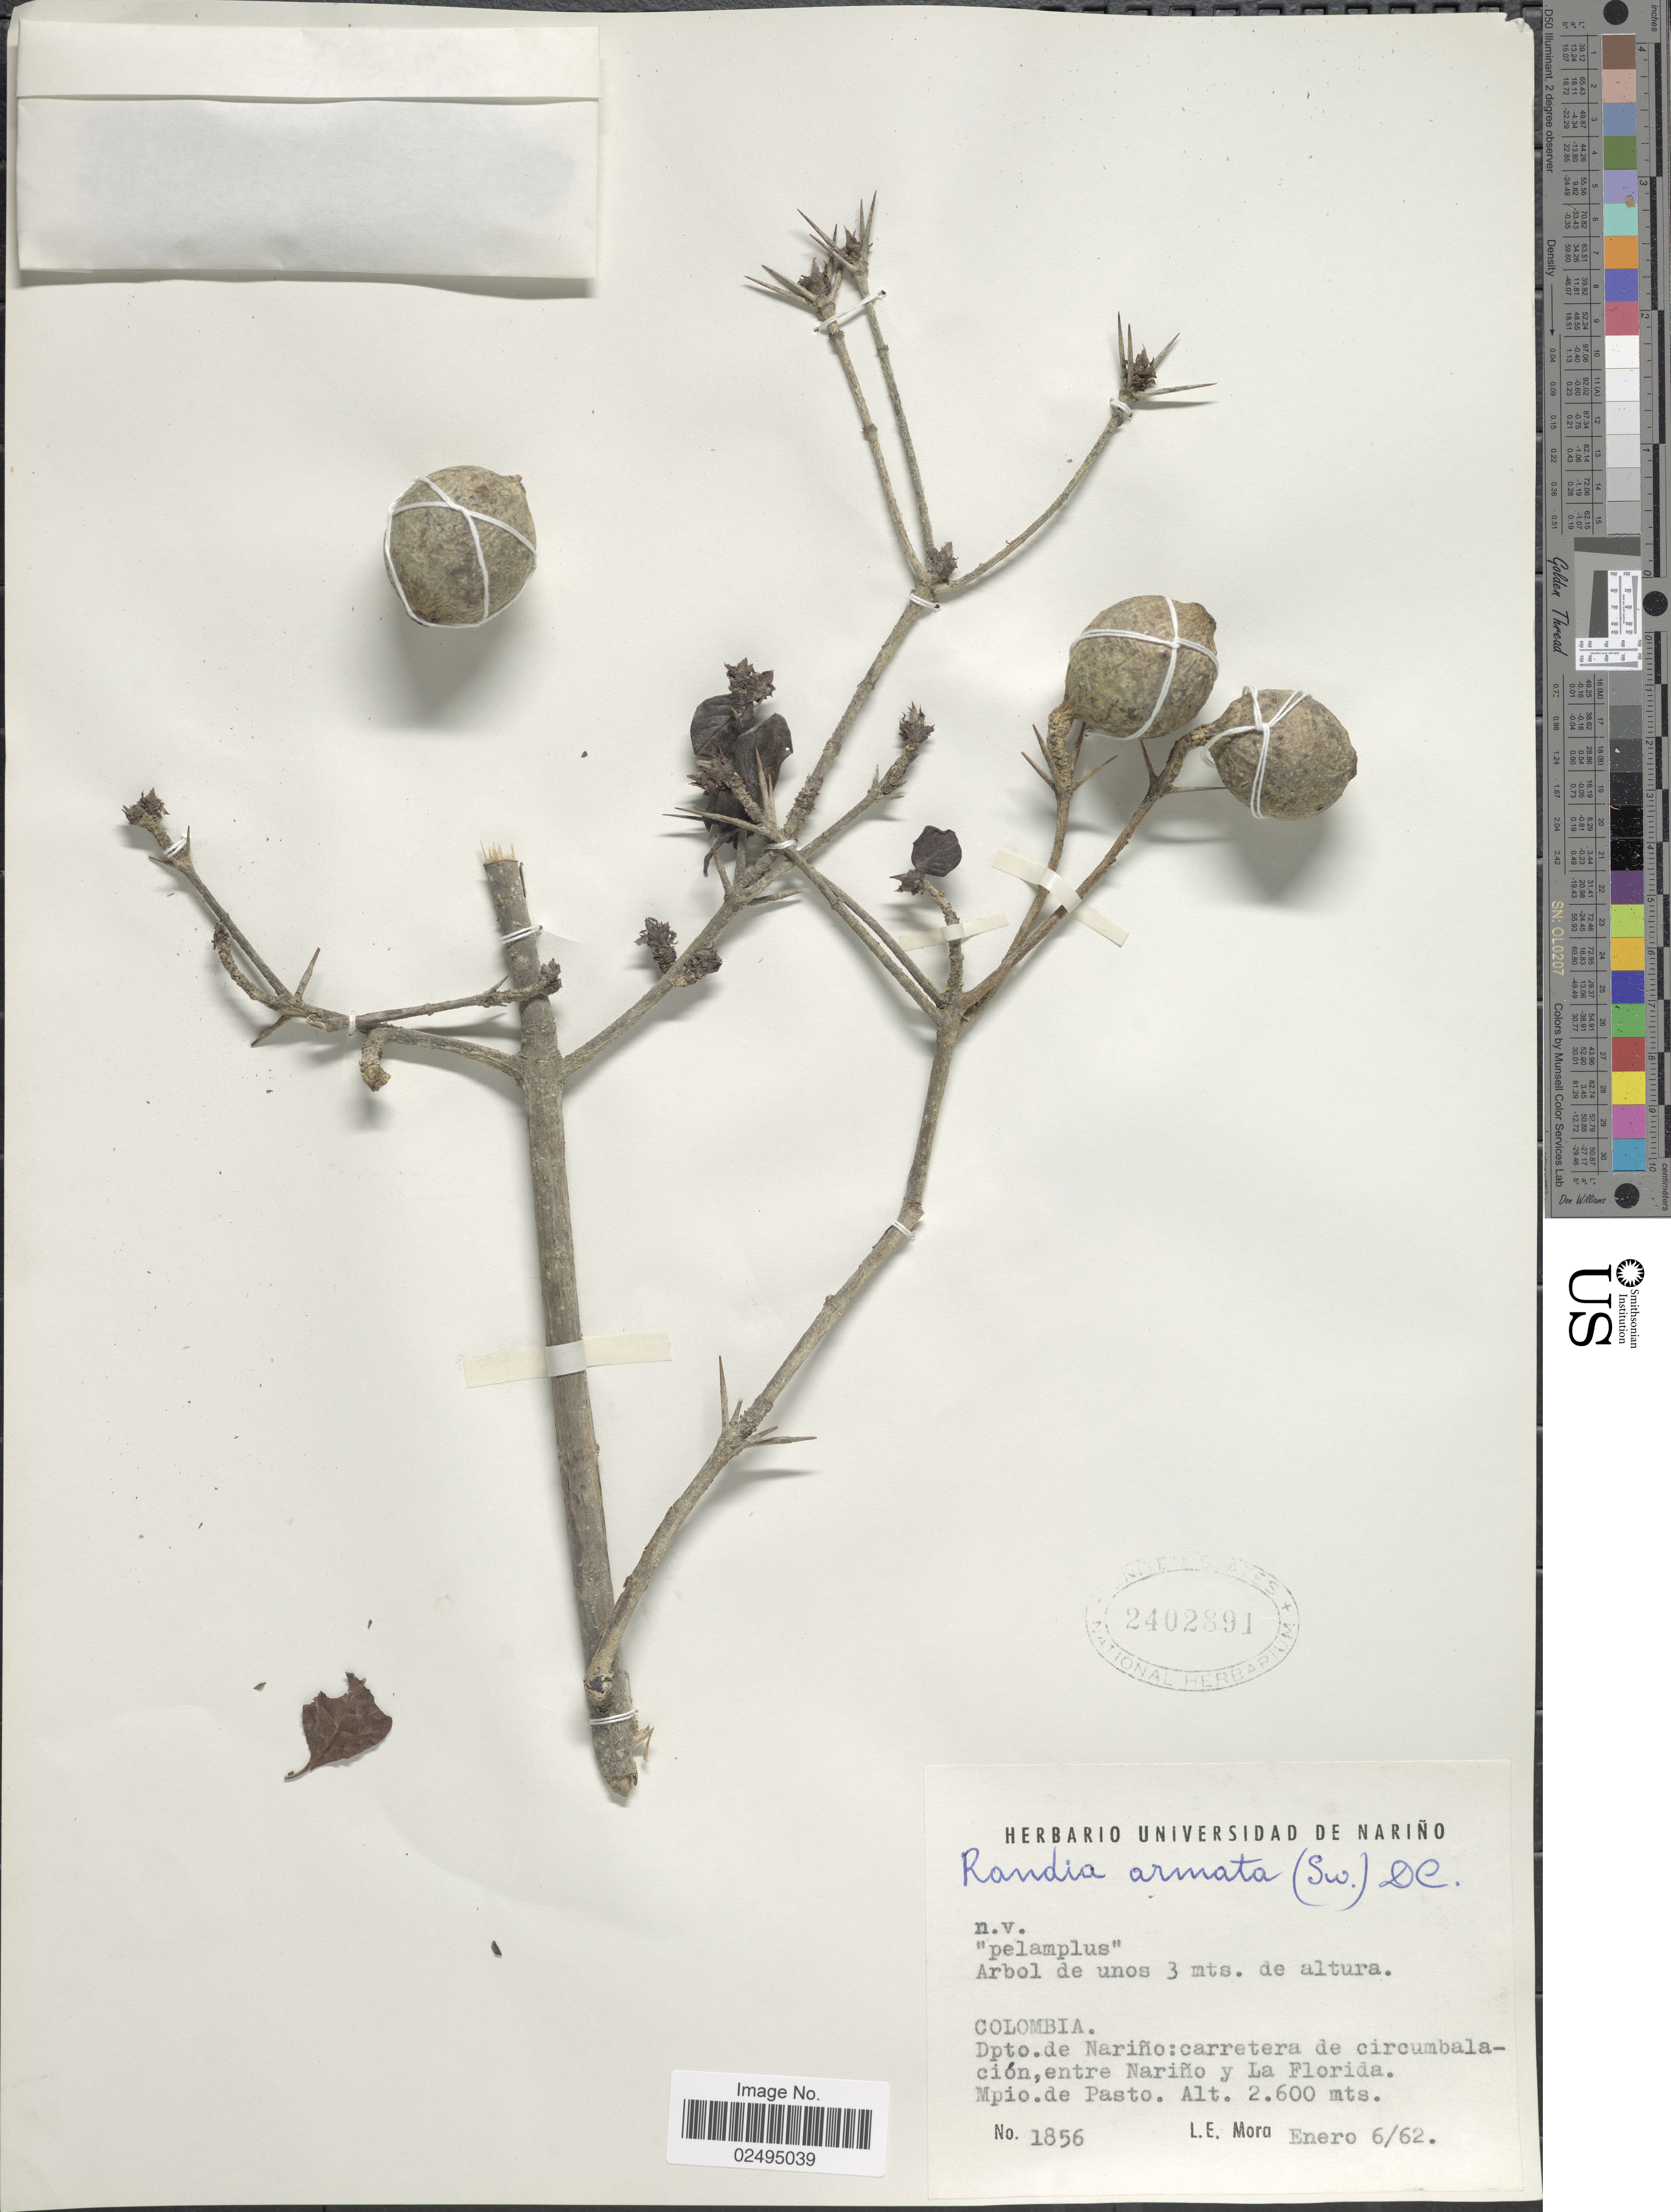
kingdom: Plantae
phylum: Tracheophyta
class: Magnoliopsida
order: Gentianales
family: Rubiaceae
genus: Randia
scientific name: Randia armata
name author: (Sw.) DC.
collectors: L. Mora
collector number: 1856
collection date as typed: Transcribed d/m/y: 6/1/62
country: Colombia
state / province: Nariño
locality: Carretera de circumbalacion, entre Narino y La Florida. Mpio. de Pasto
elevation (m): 2600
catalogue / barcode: US 2402891